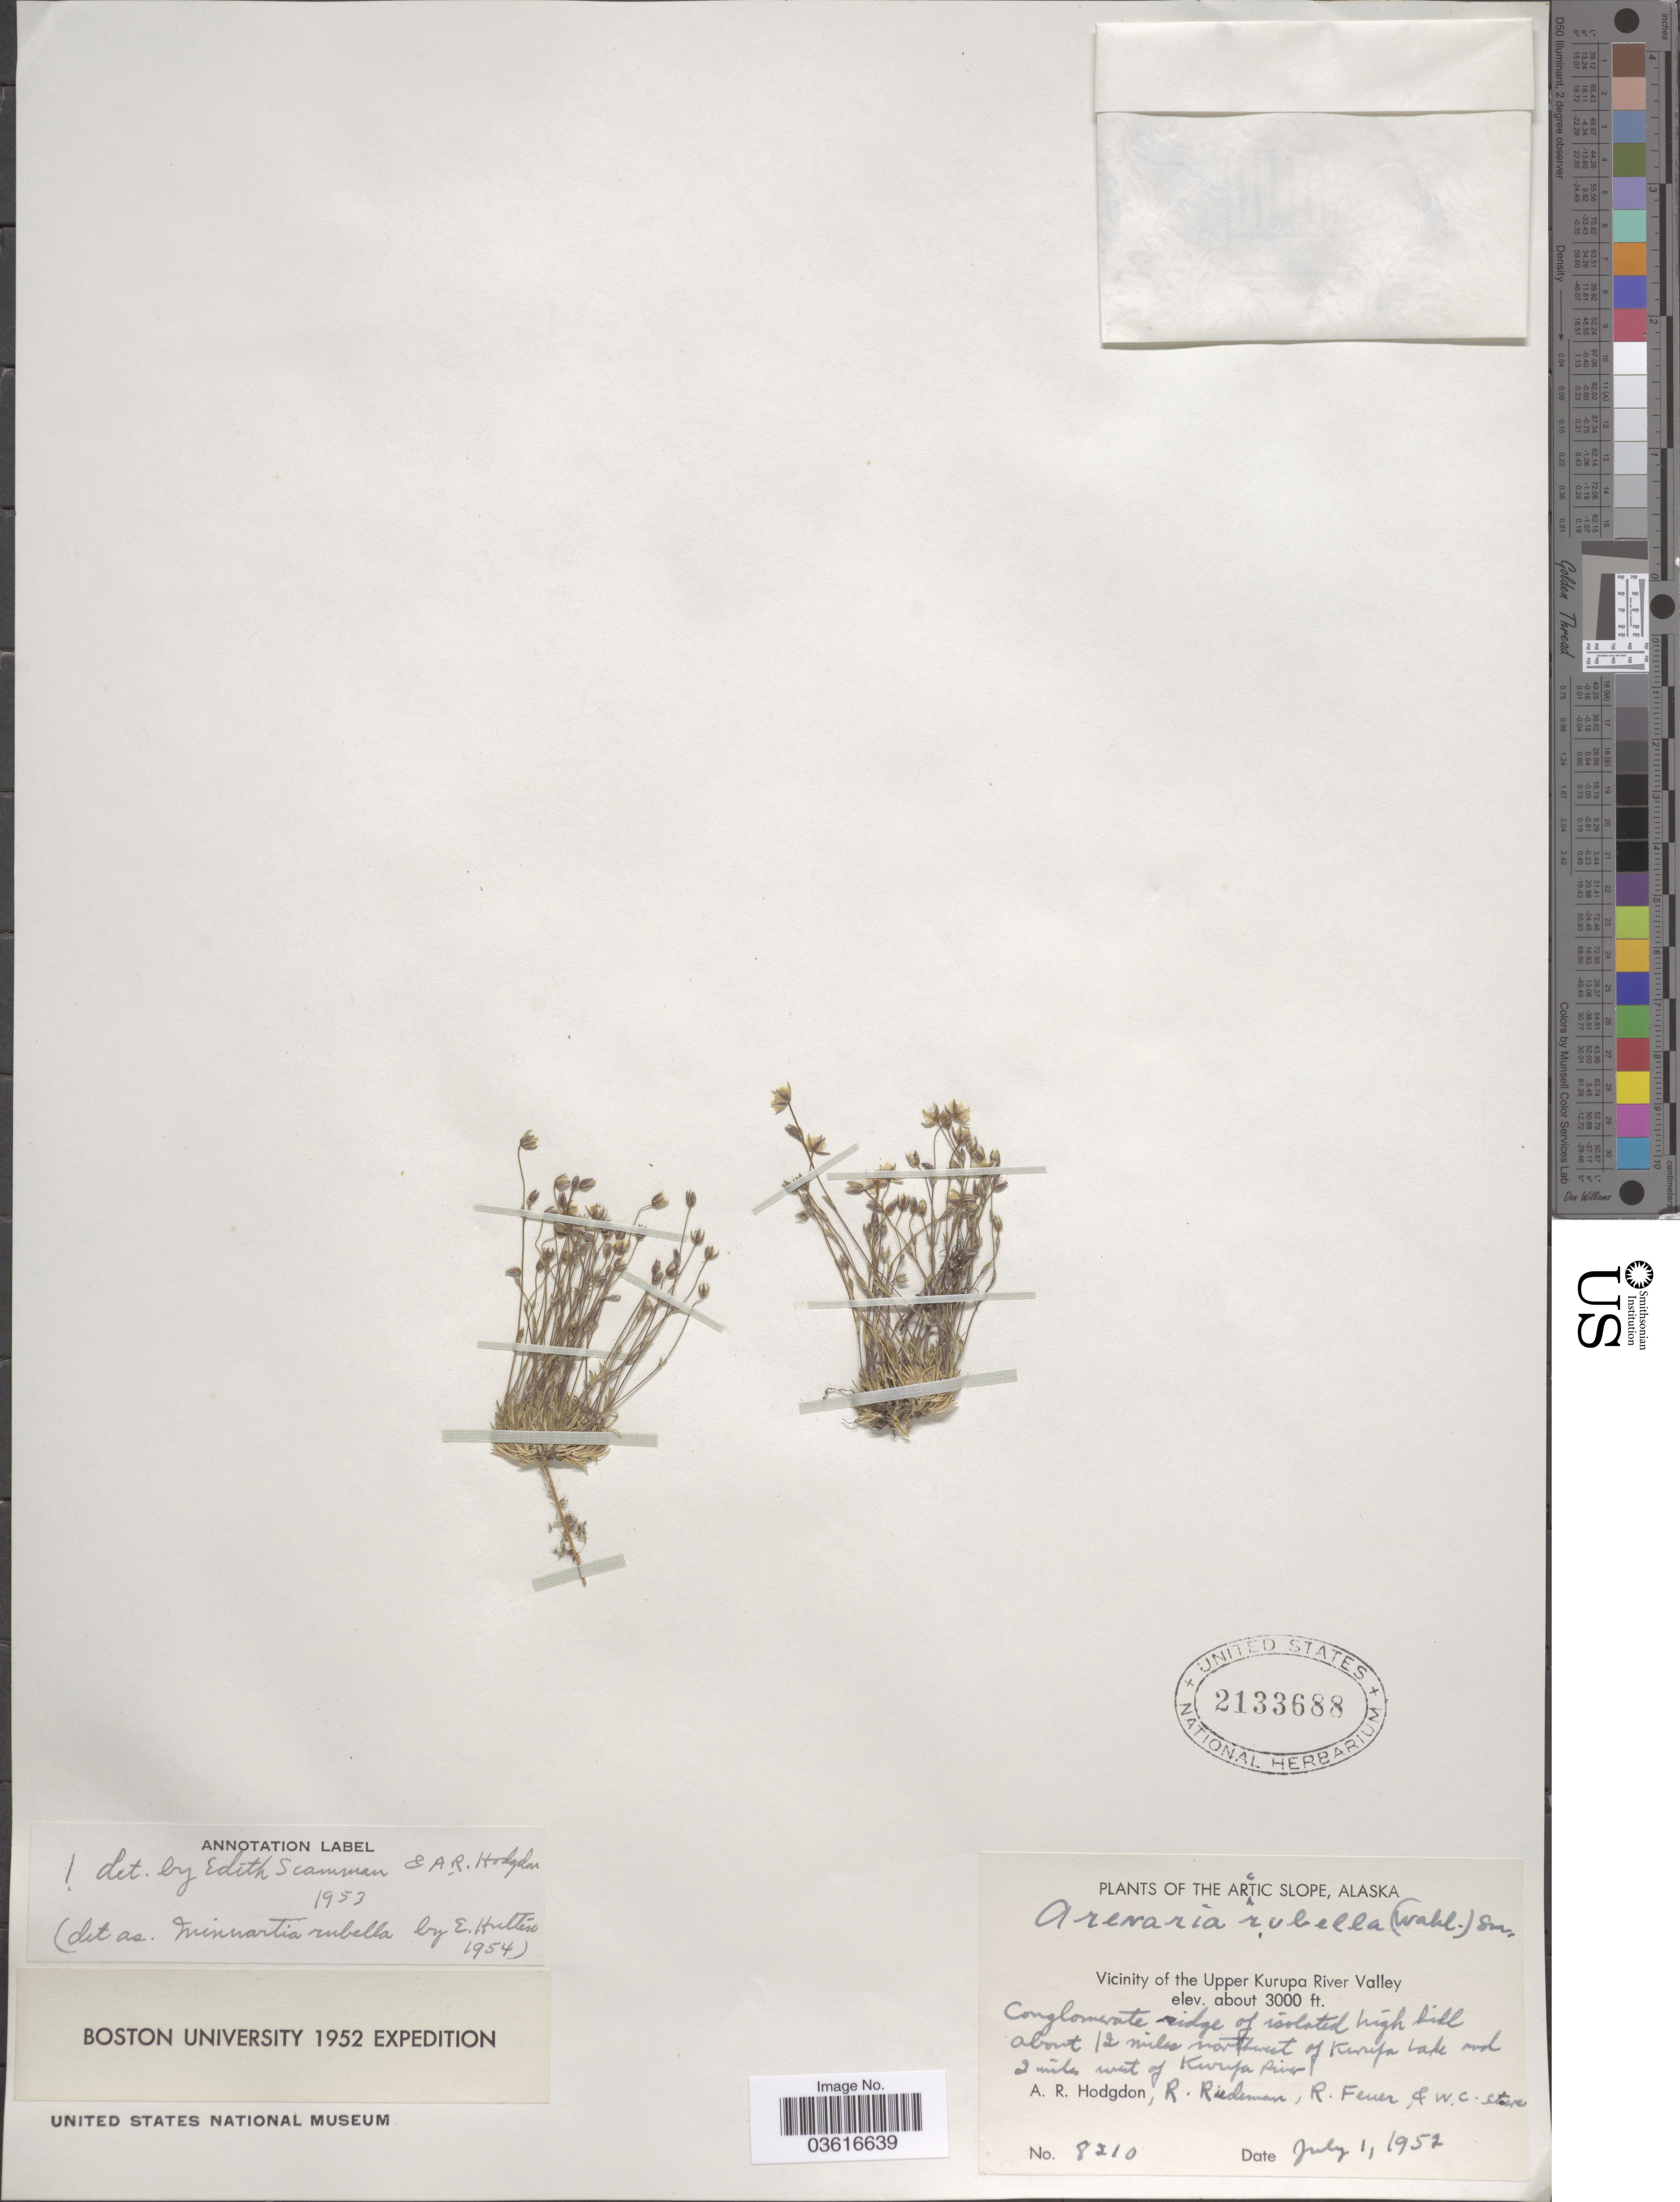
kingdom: Plantae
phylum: Tracheophyta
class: Magnoliopsida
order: Caryophyllales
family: Caryophyllaceae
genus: Minuartia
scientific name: Minuartia rubella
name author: (Wahlenb.) Hiern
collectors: A. R. Hodgdon, R. Riedeman, R. Feuer & Collector illegible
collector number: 8210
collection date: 1952-07-01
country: United States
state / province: Alaska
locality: Arctic. Vicinity of the Upper Kurupa River Valley. About 12 miles northwest of Kurupa Lake and 2 miles west of Kurupa.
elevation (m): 914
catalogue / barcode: US 2133688